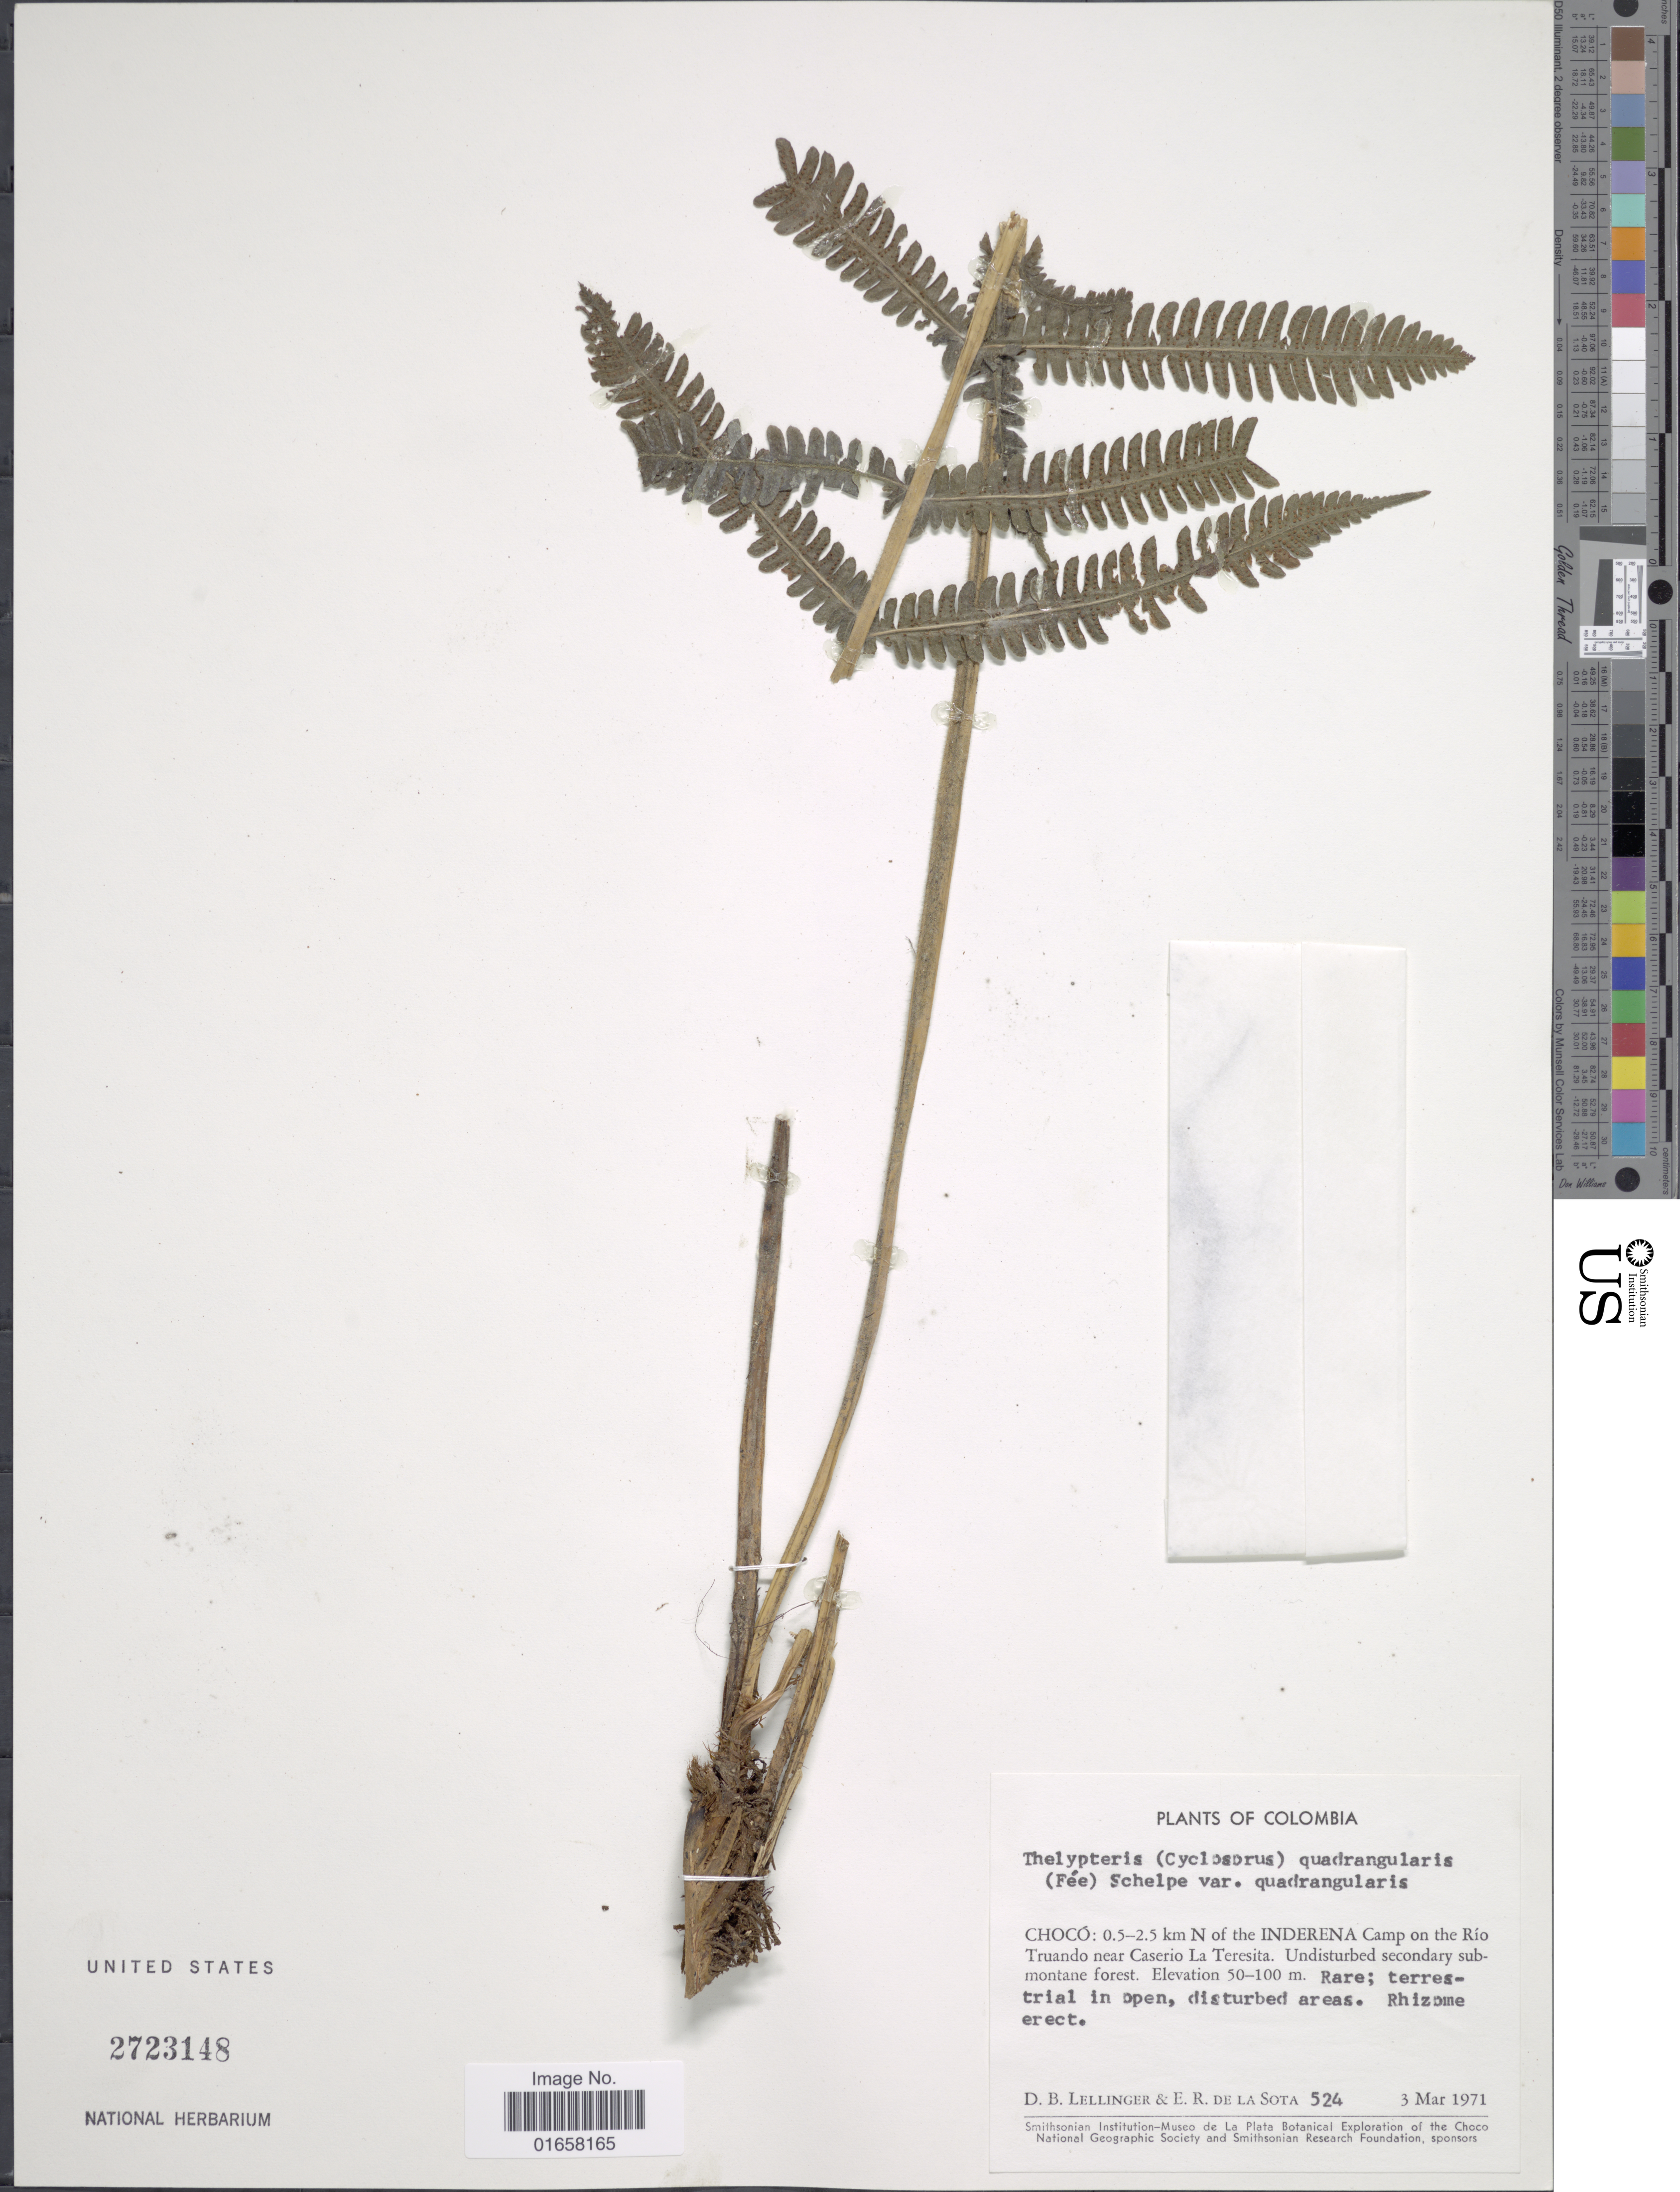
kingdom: Plantae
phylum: Tracheophyta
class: Polypodiopsida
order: Polypodiales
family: Thelypteridaceae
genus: Christella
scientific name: Christella hispidula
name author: (Decne.) Holttum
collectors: D. B. Lellinger & E. R. de la Sota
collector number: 524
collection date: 1971-03-03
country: Colombia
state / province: Chocó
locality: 0.5-2.5 Km N of the Inderena Camp on the Rio Truando near Caserio La Teresita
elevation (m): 50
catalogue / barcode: US 24273148